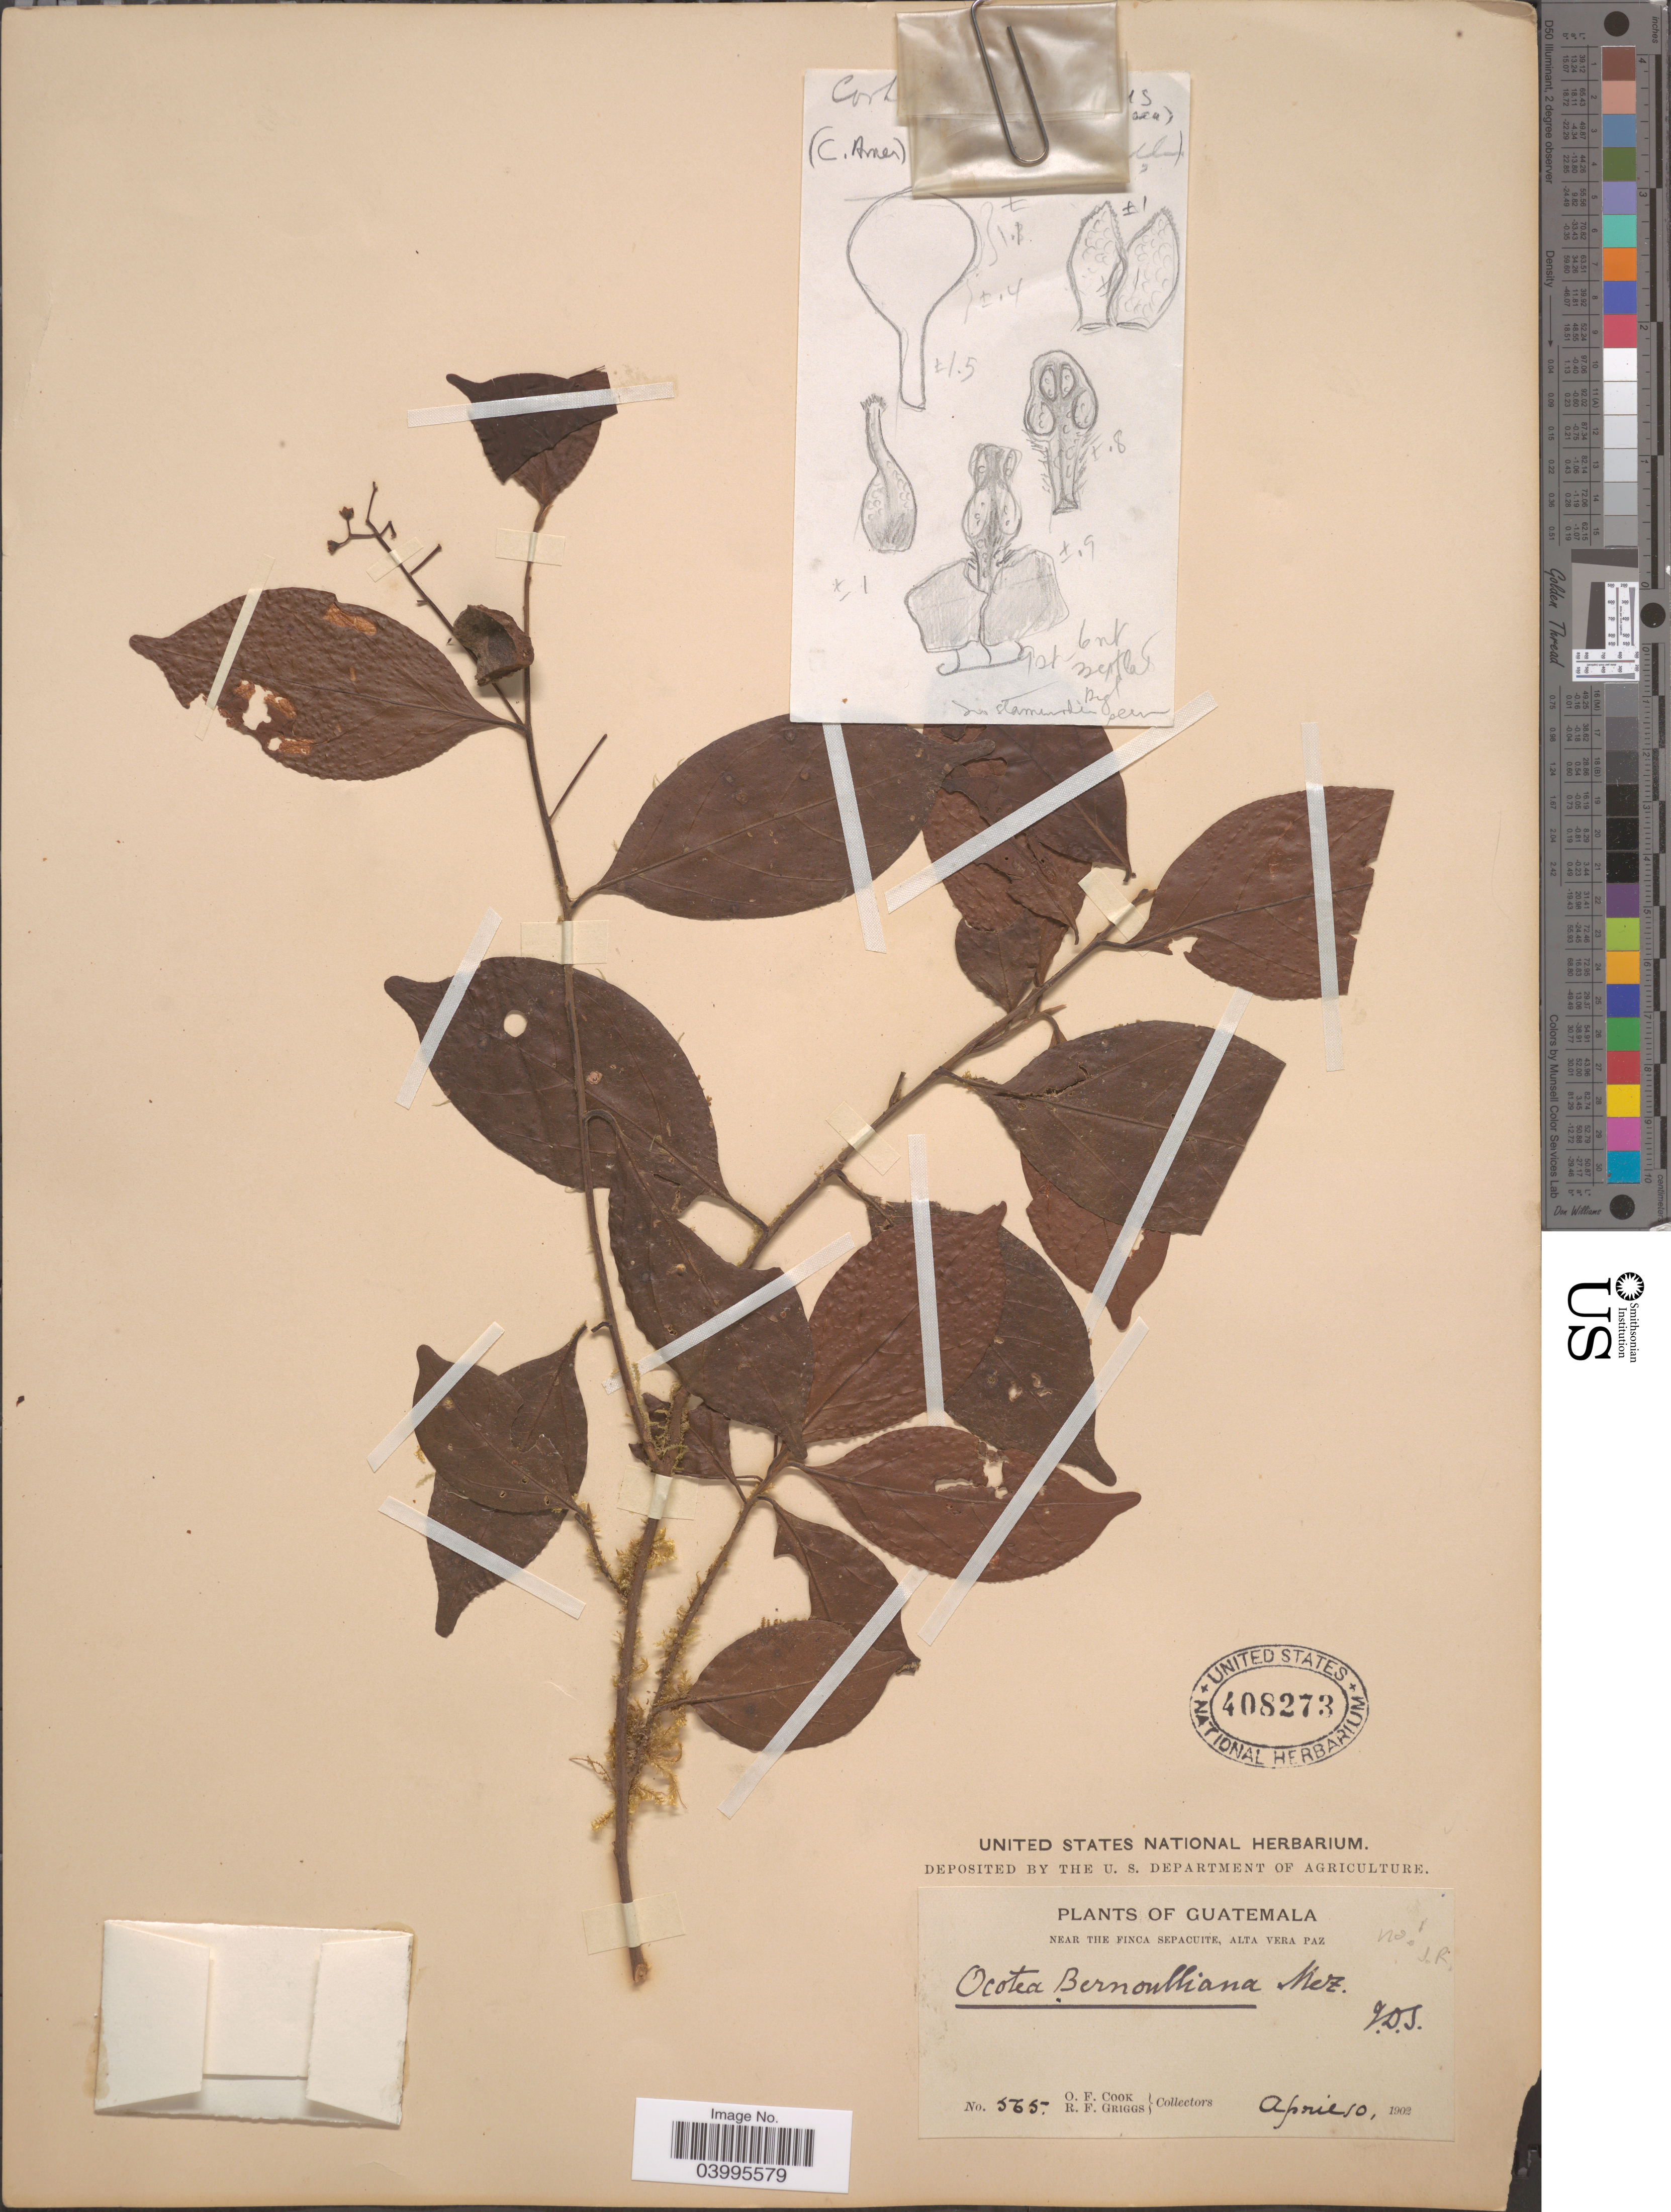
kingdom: Plantae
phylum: Tracheophyta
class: Magnoliopsida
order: Laurales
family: Lauraceae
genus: Ocotea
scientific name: Ocotea bernoulliana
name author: Mez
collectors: O. F. Cook & R. F. Griggs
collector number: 565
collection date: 1902-04-10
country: Guatemala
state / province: Alta Verapaz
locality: Near the Finca Sepacuite, Alta Vera Paz.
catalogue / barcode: US 408273